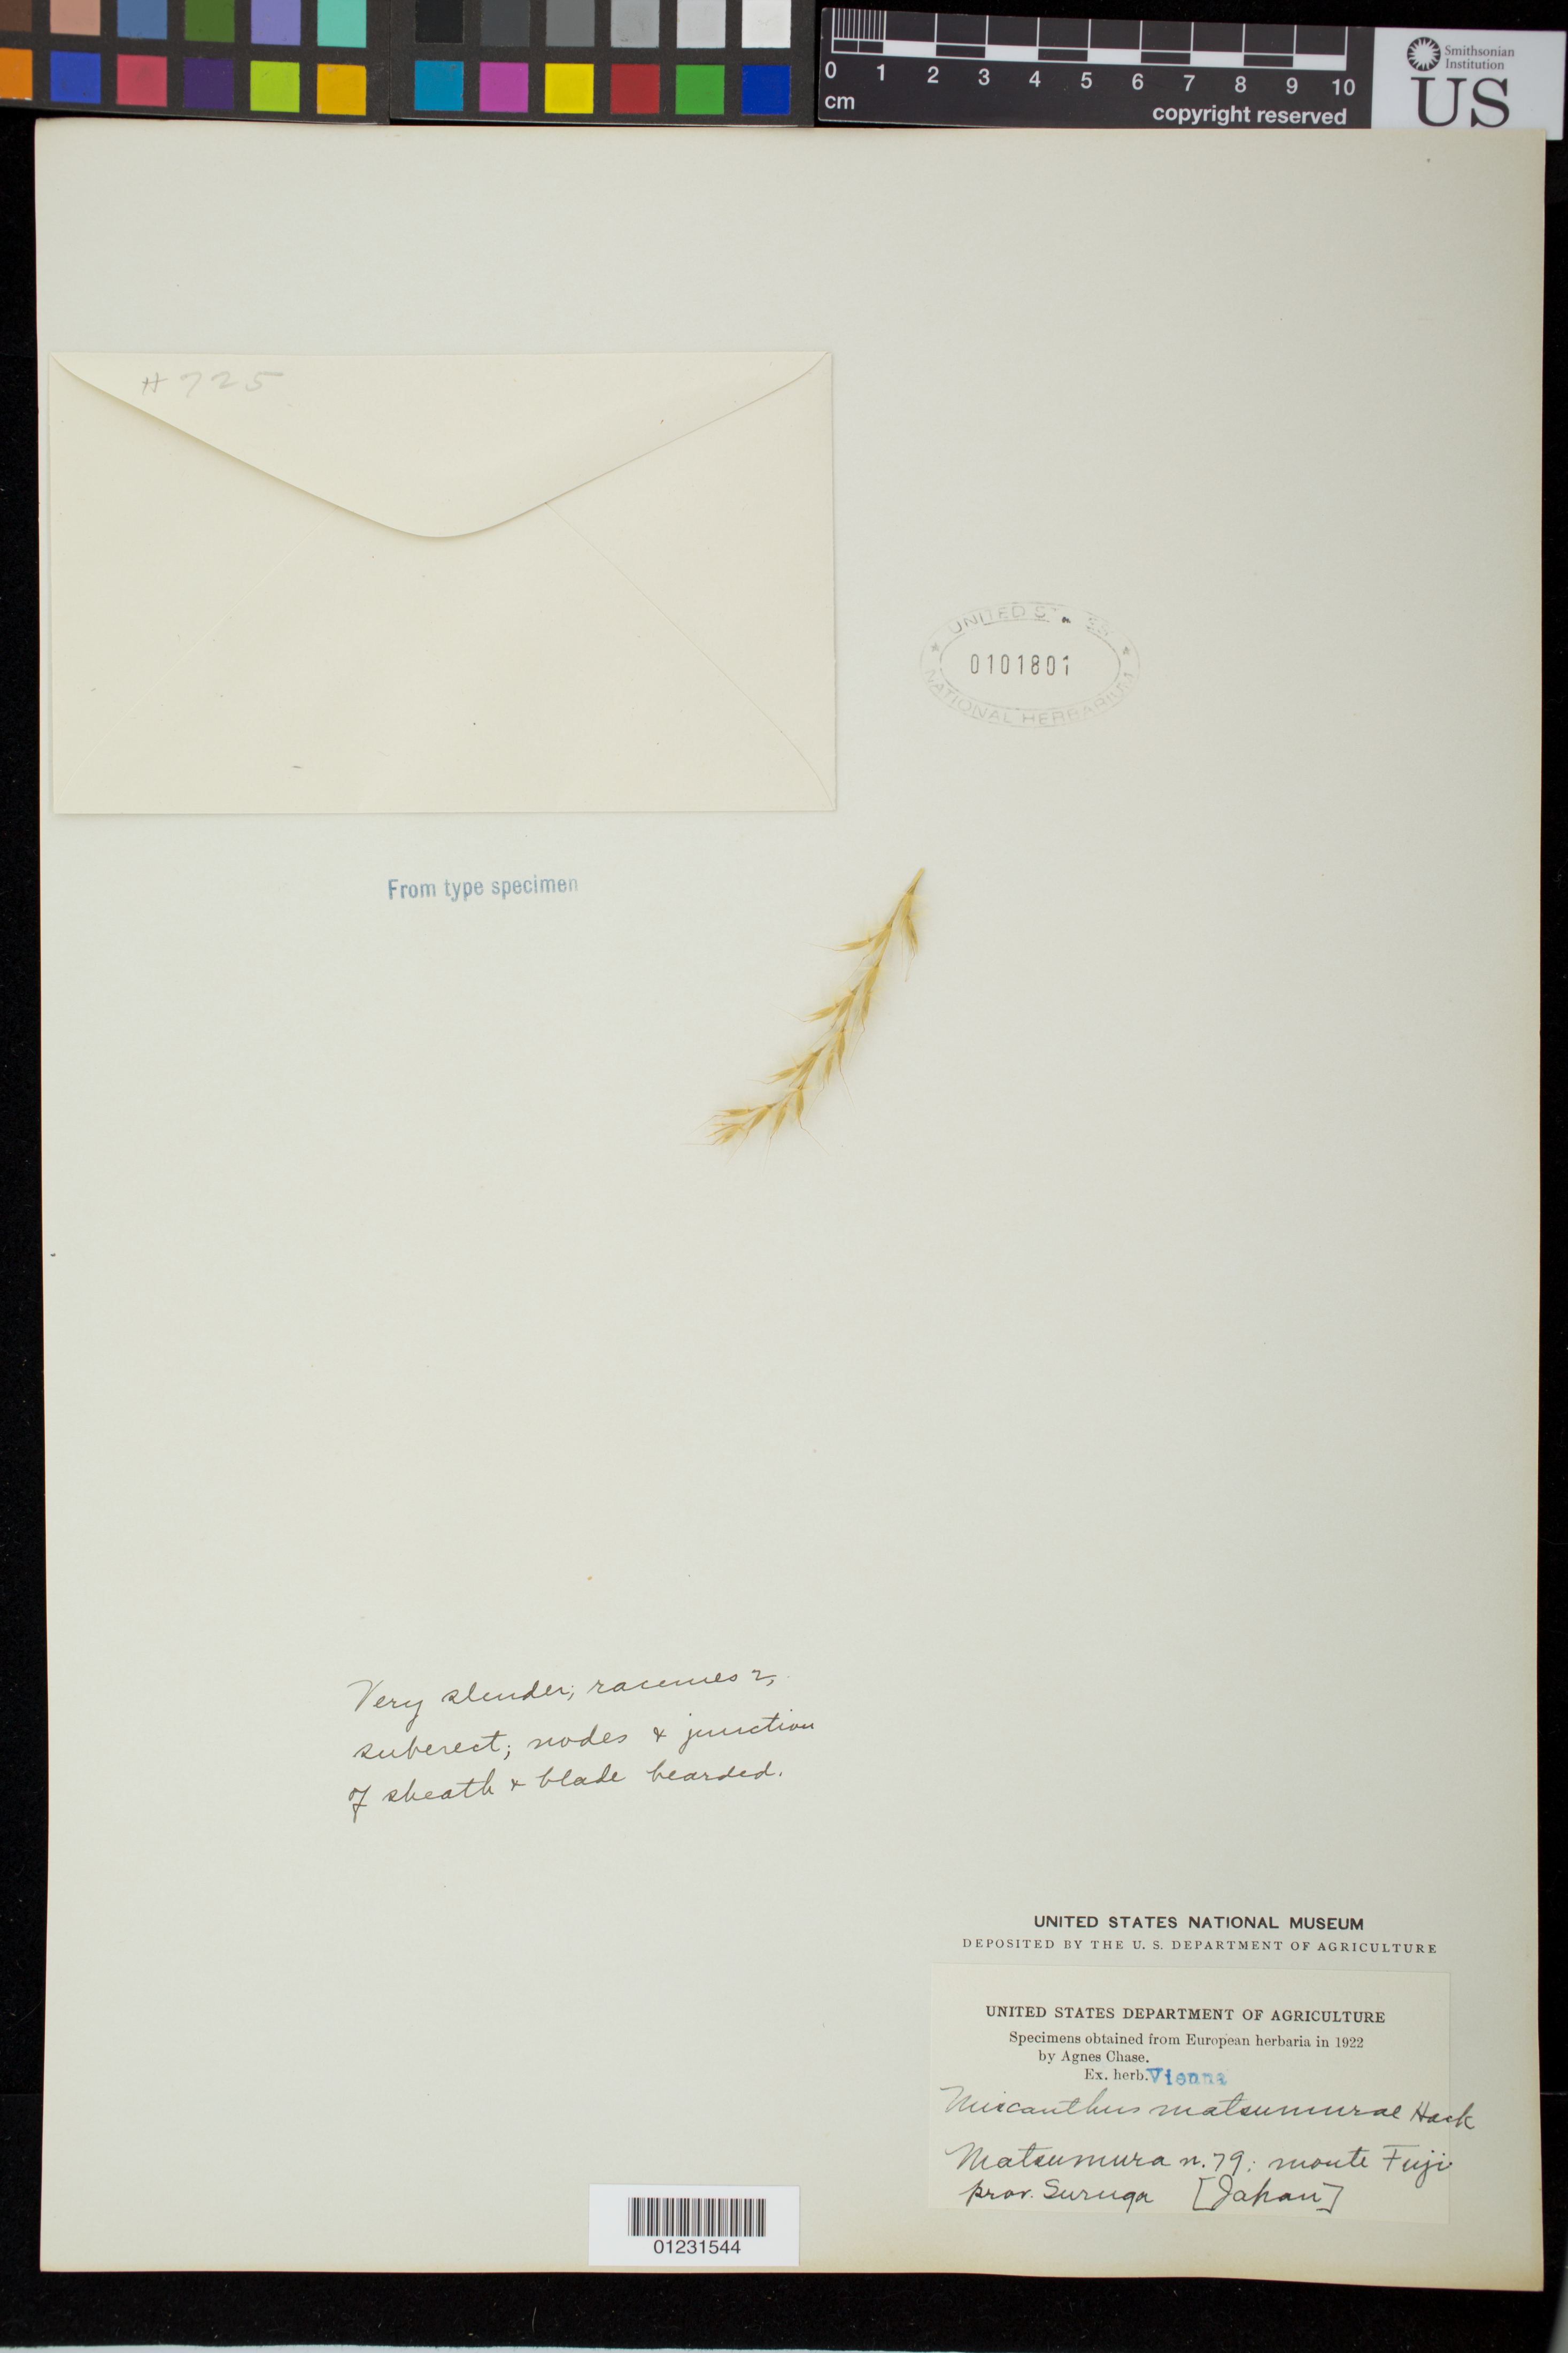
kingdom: Plantae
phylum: Tracheophyta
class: Liliopsida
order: Poales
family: Poaceae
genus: Miscanthus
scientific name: Miscanthus matsumurae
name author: Hack.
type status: Type Collection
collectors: J. Matsumura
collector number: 79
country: Japan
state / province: Sizuoka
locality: Monte Fuji.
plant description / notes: Fragmentary material of type specimen ex herb. Hackel.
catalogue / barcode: US 101801